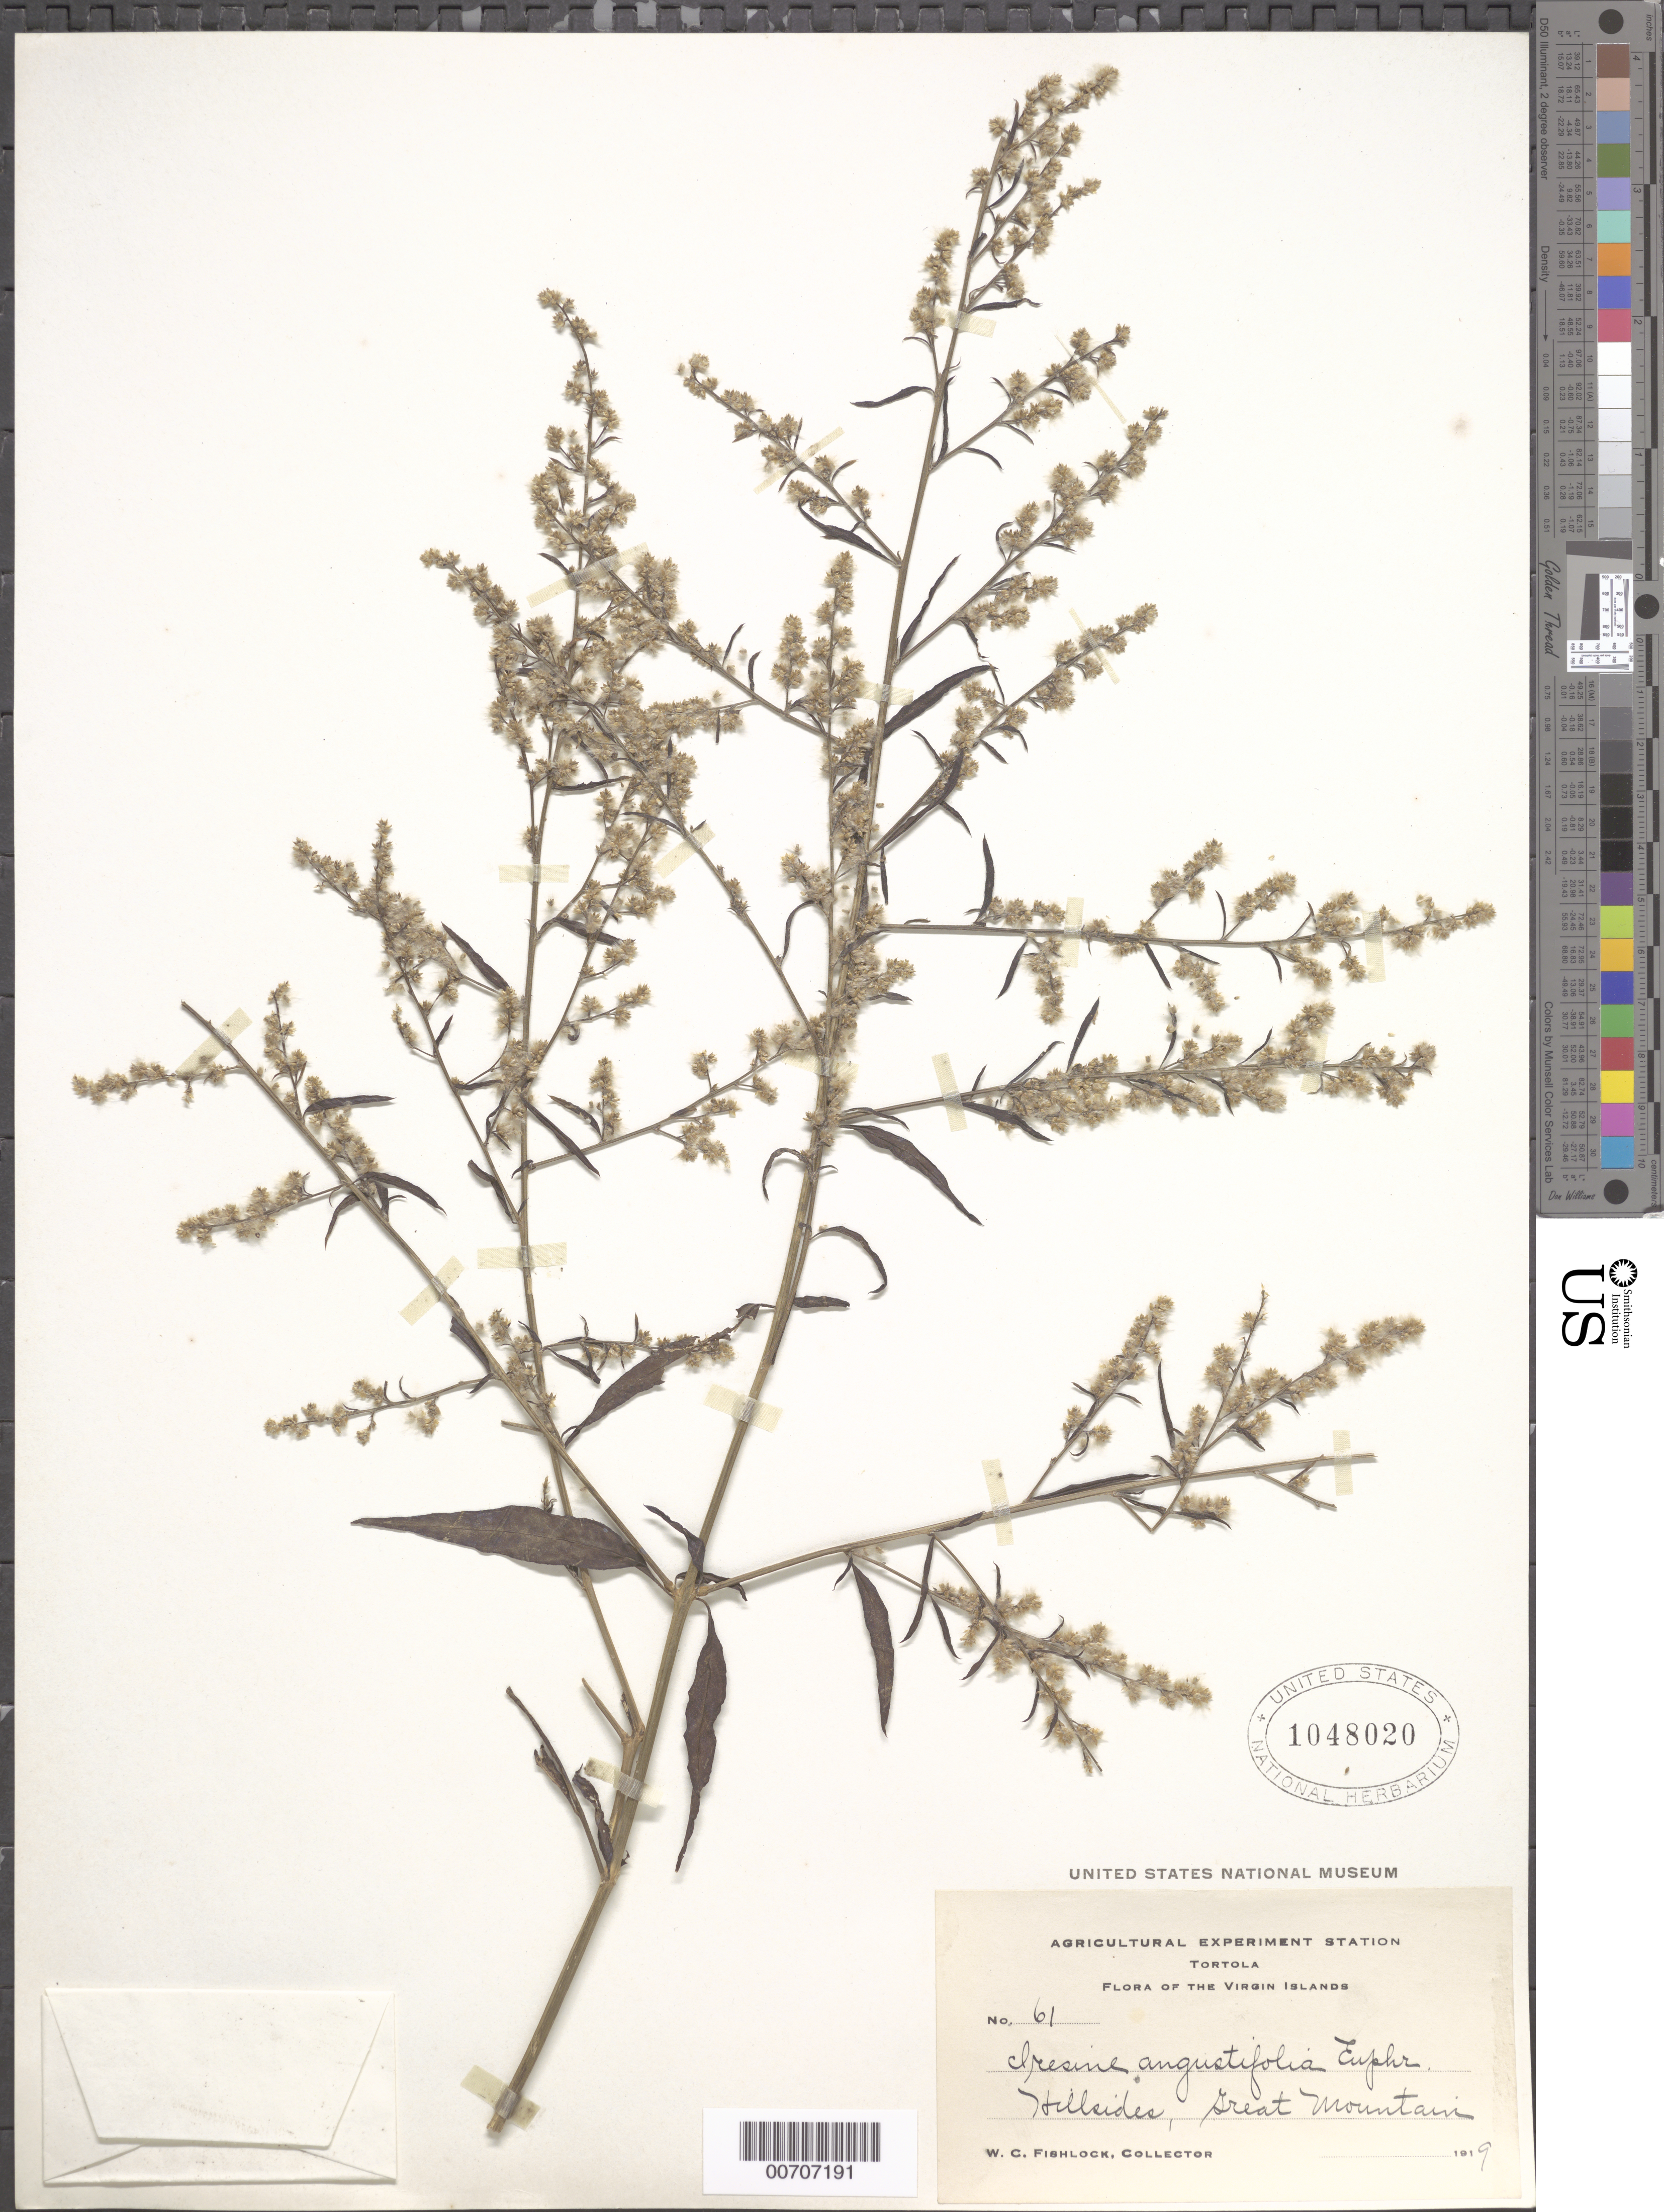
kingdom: Plantae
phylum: Tracheophyta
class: Magnoliopsida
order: Caryophyllales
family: Amaranthaceae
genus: Iresine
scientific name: Iresine angustifolia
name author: Euphrasén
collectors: W. Fishlock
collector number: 61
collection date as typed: Apr 1913 to -- May 1913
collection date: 1913-04/1913-05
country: British Virgin Islands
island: Greater Antilles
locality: Great Mountain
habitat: Hillsides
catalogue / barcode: US 1048020